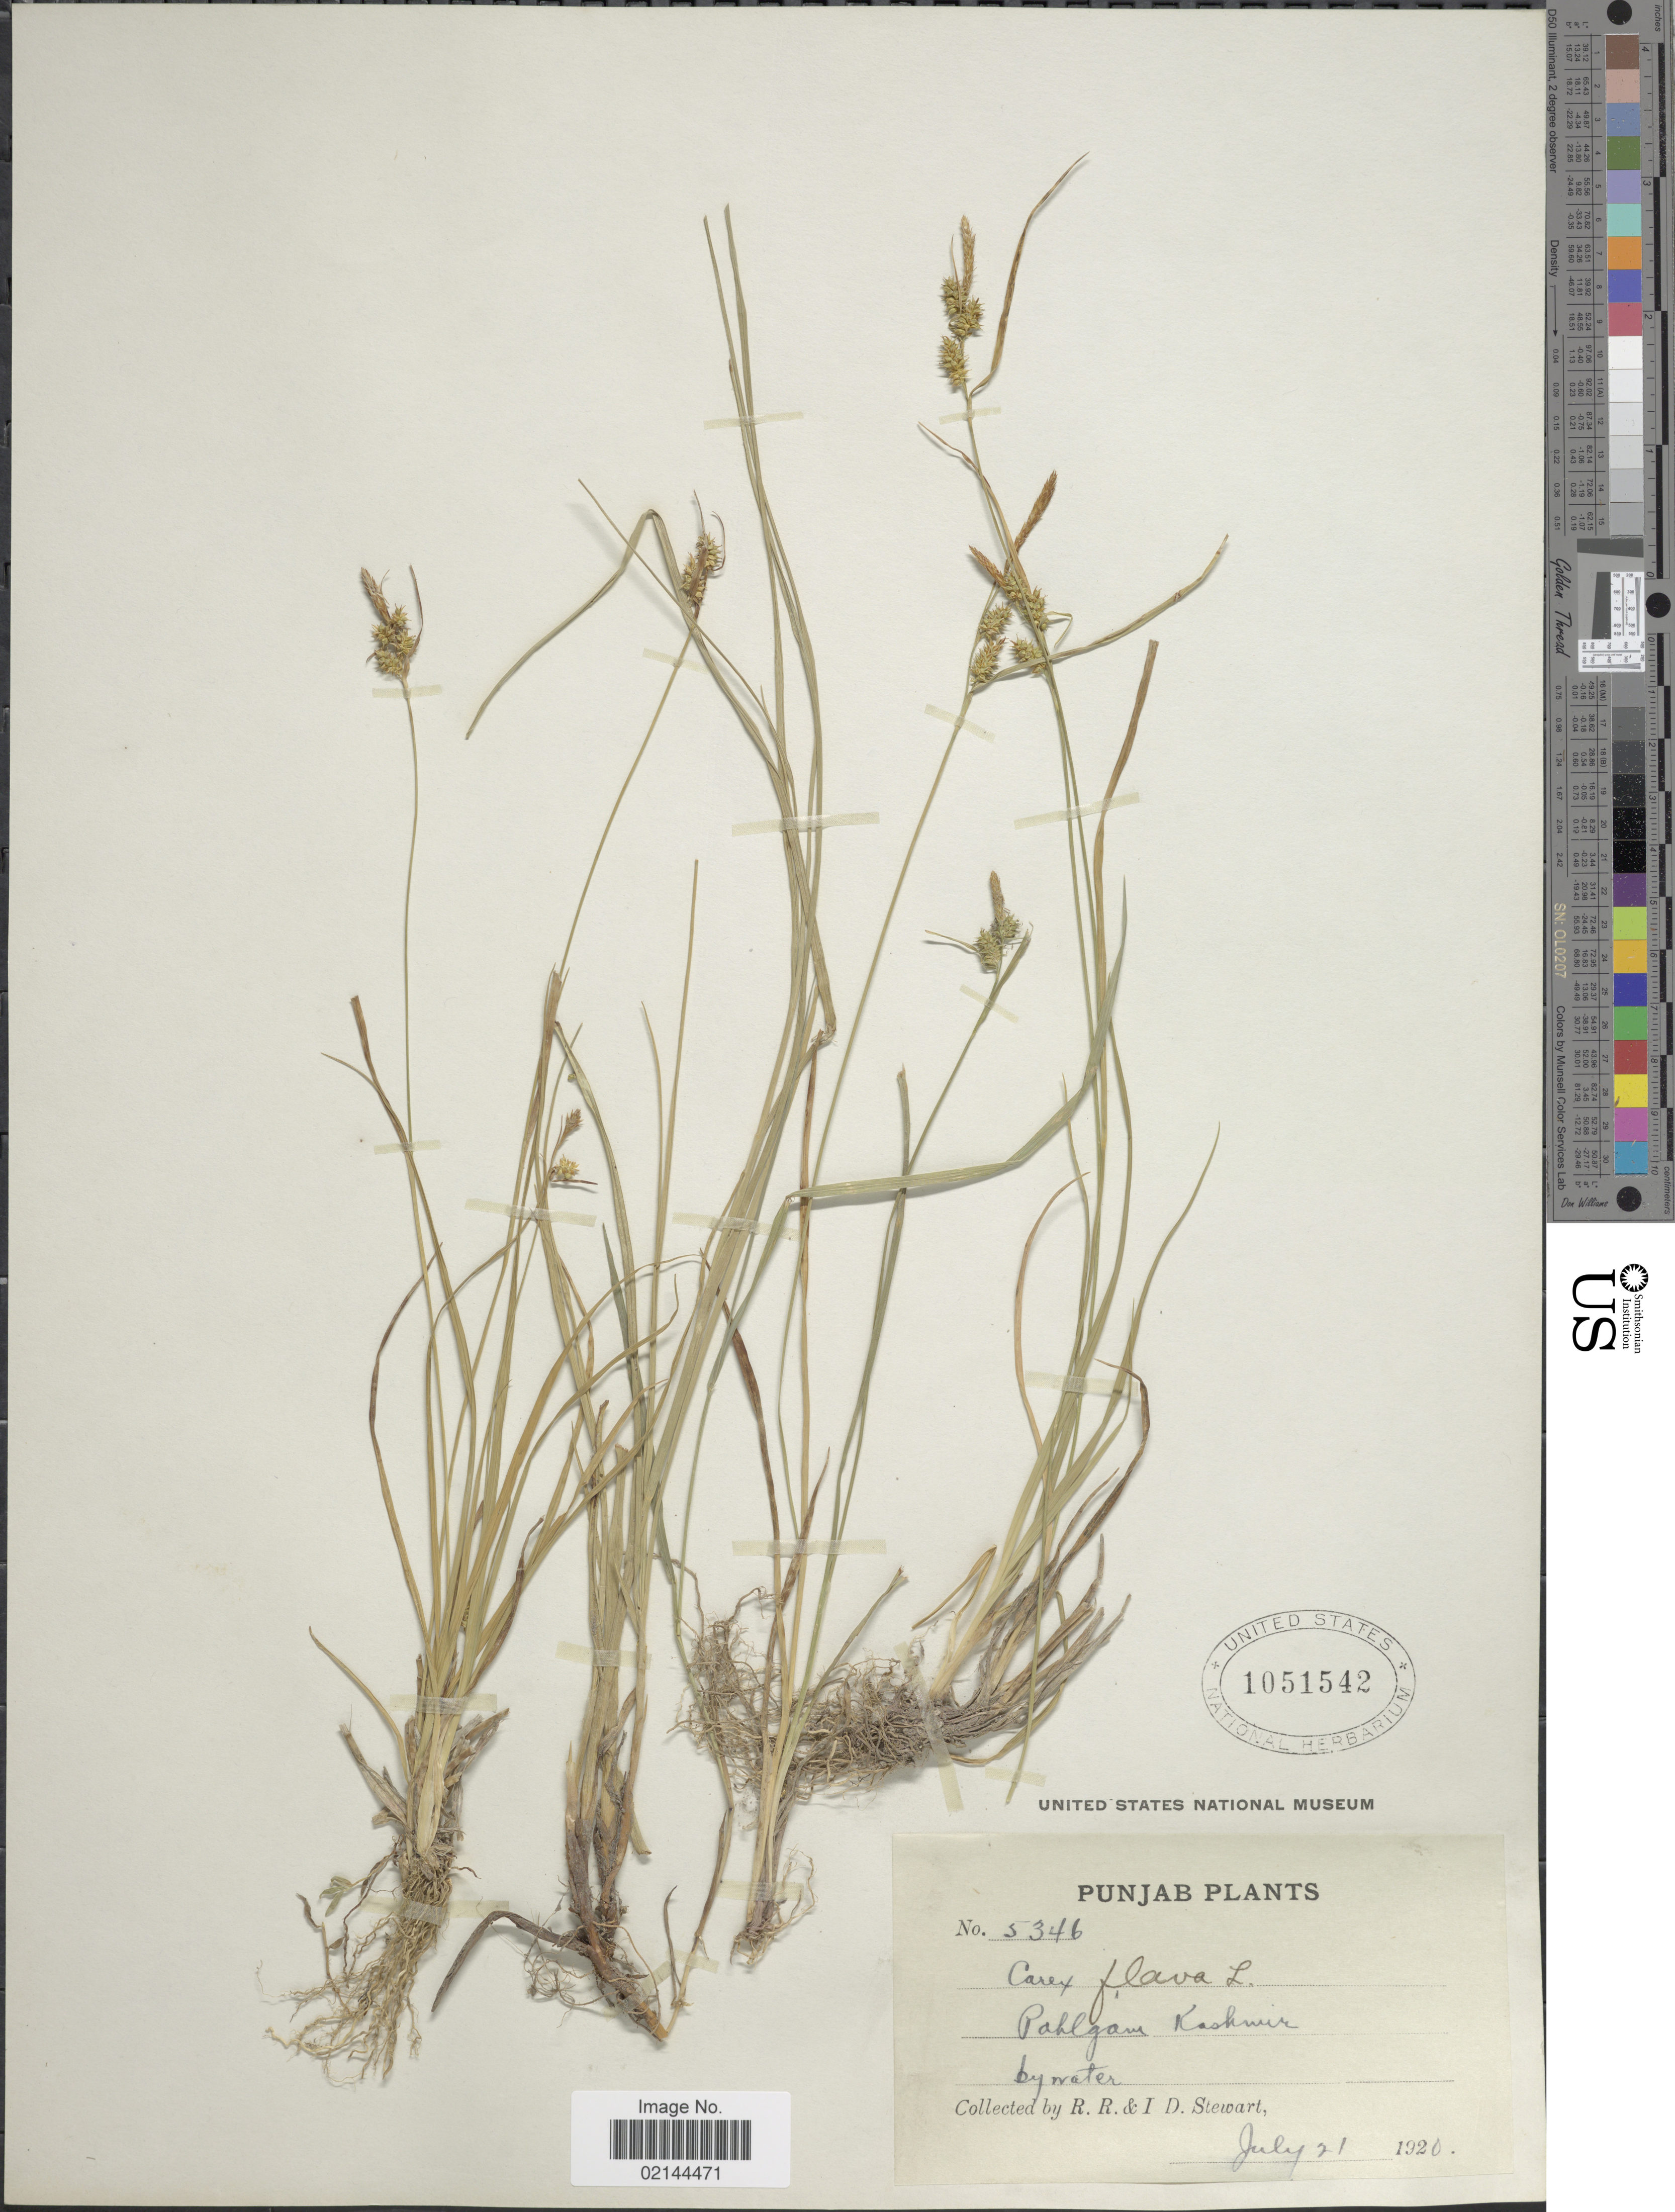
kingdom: Plantae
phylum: Tracheophyta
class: Liliopsida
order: Poales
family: Cyperaceae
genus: Carex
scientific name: Carex flava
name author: L.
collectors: R. R. Stewart & I. Stewart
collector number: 5346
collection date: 1920-07-21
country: India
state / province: Jammu and Kashmir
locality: Pahlgam Kashmir. By water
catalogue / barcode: US 1051542